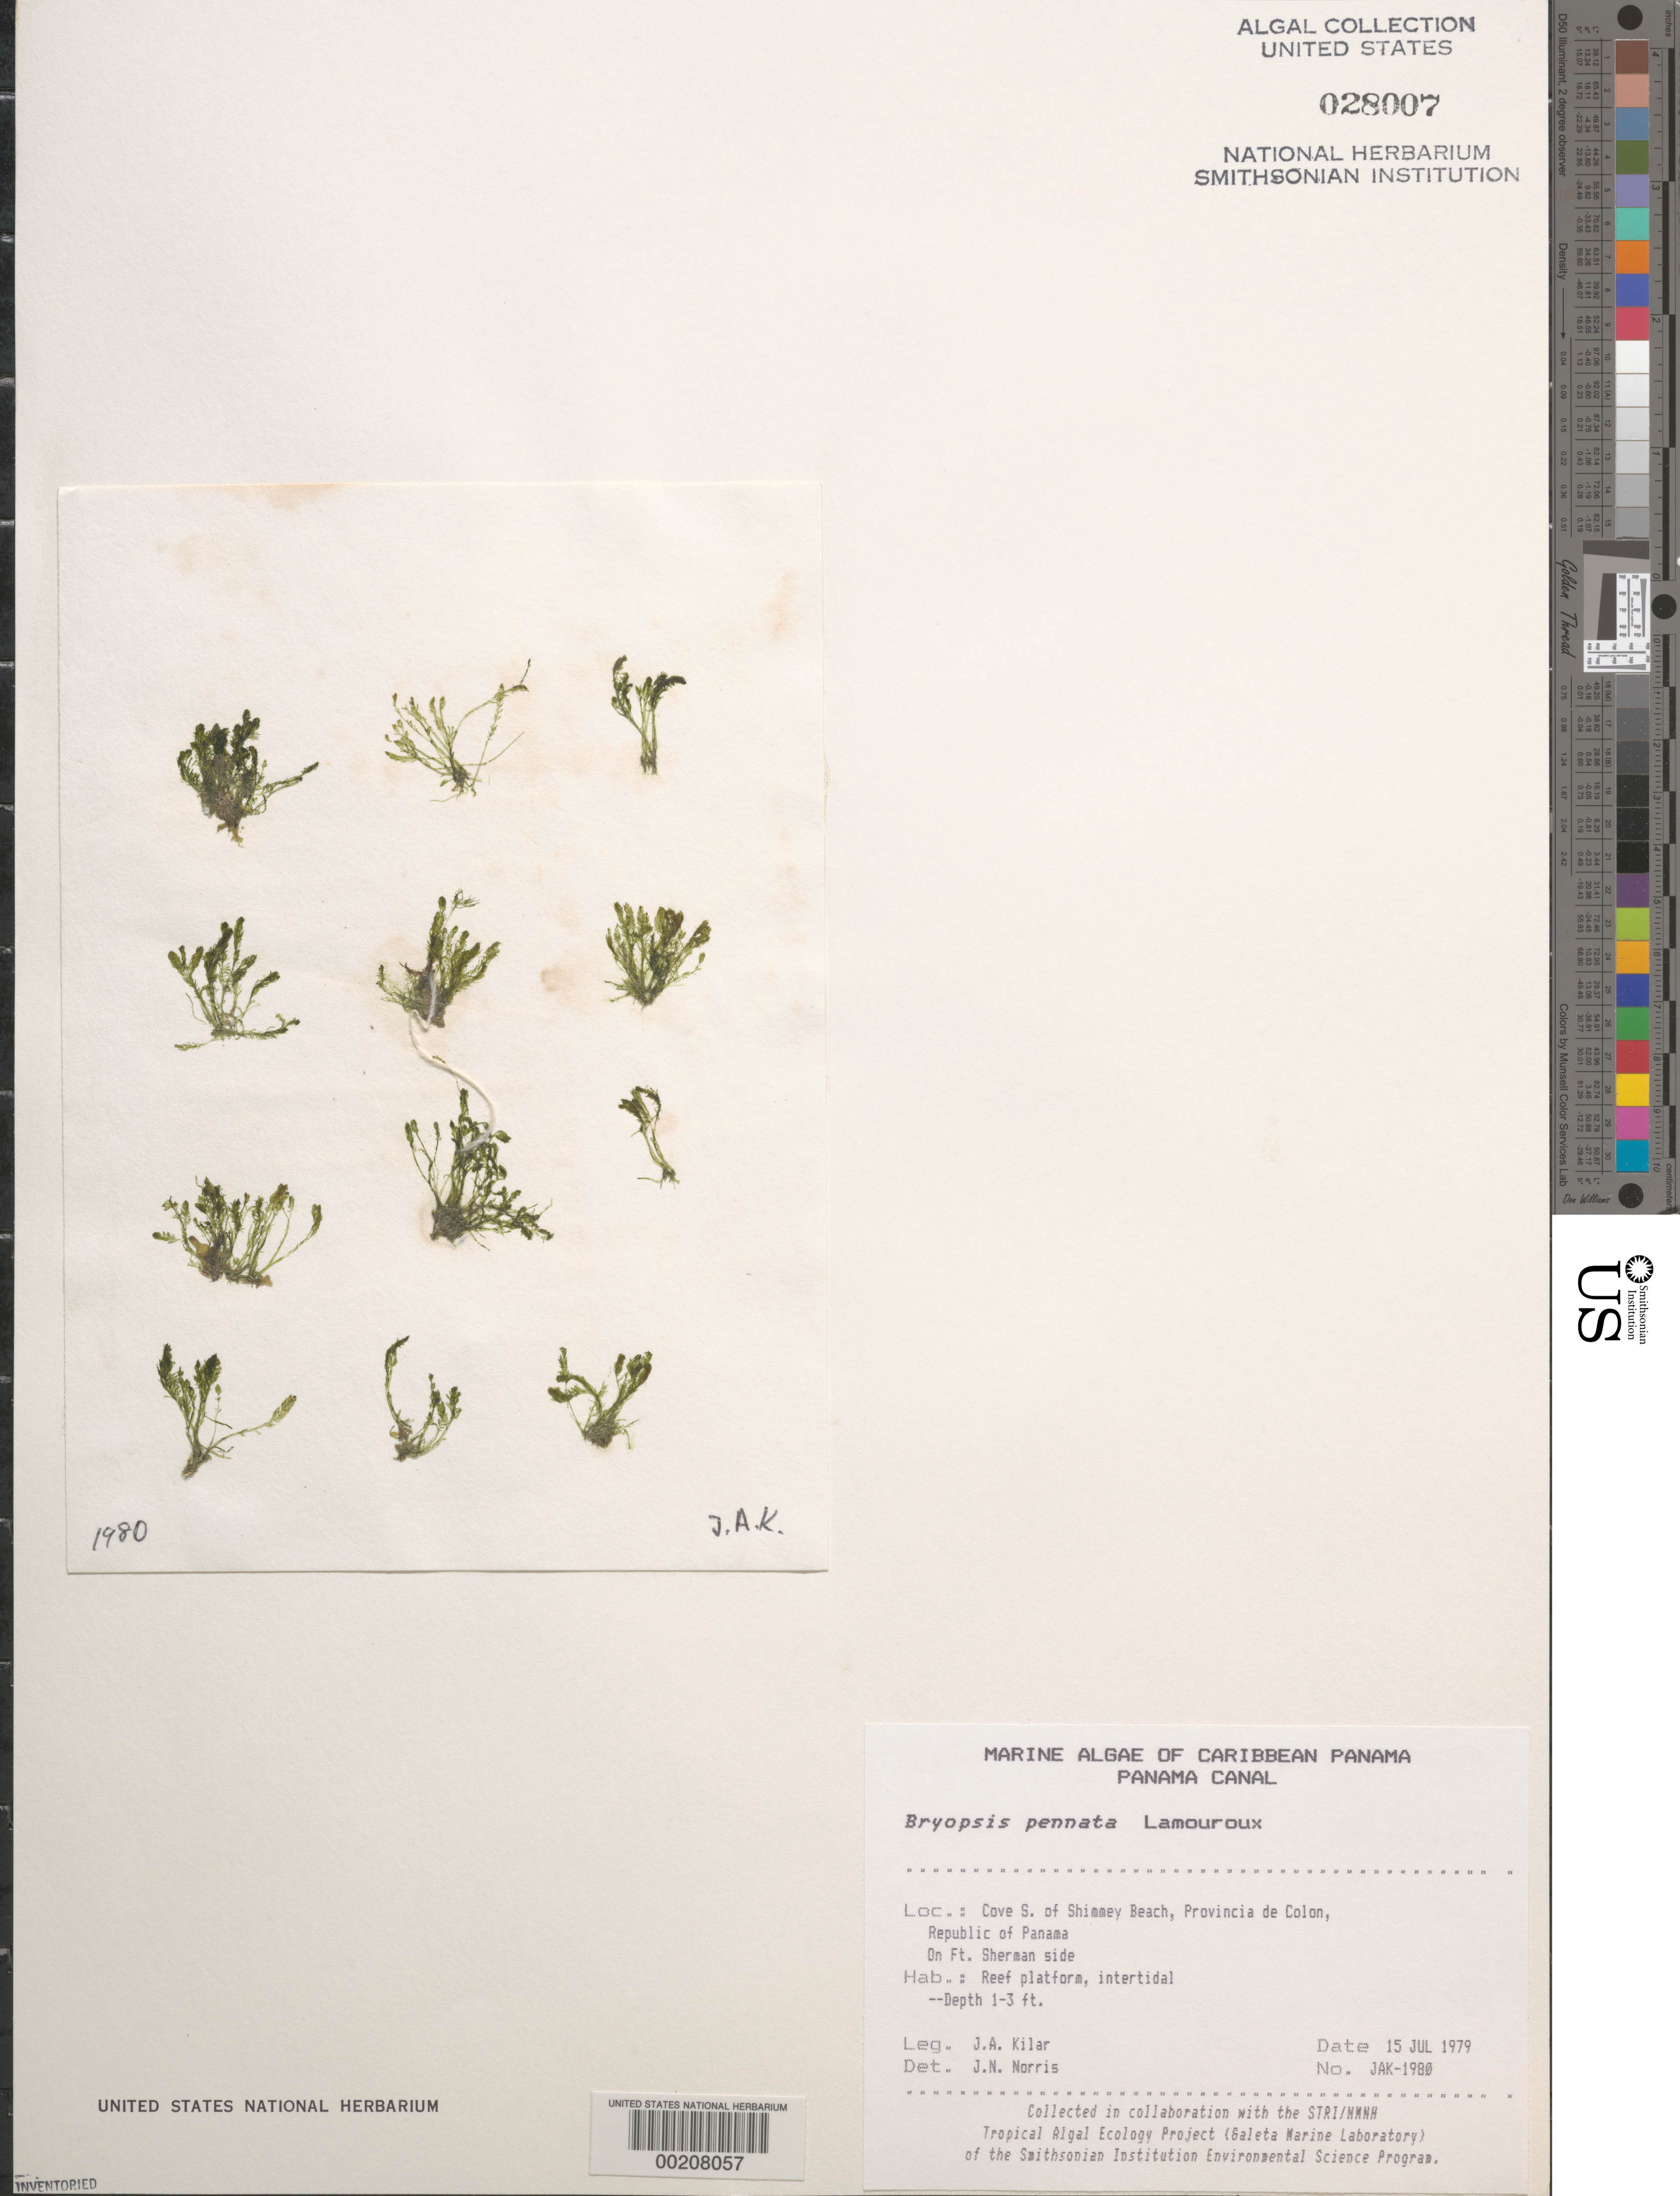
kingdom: Plantae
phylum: Chlorophyta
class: Ulvophyceae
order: Bryopsidales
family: Bryopsidaceae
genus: Bryopsis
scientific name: Bryopsis pennata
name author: J.V.Lamouroux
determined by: Norris, James N.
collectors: J. A. Kilar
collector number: JAK-1980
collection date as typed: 15 Jul 1979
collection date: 1979-07-15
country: Panama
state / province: Colón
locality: Fort Sherman side of cove, south of Shimmey Beach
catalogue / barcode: US 28007